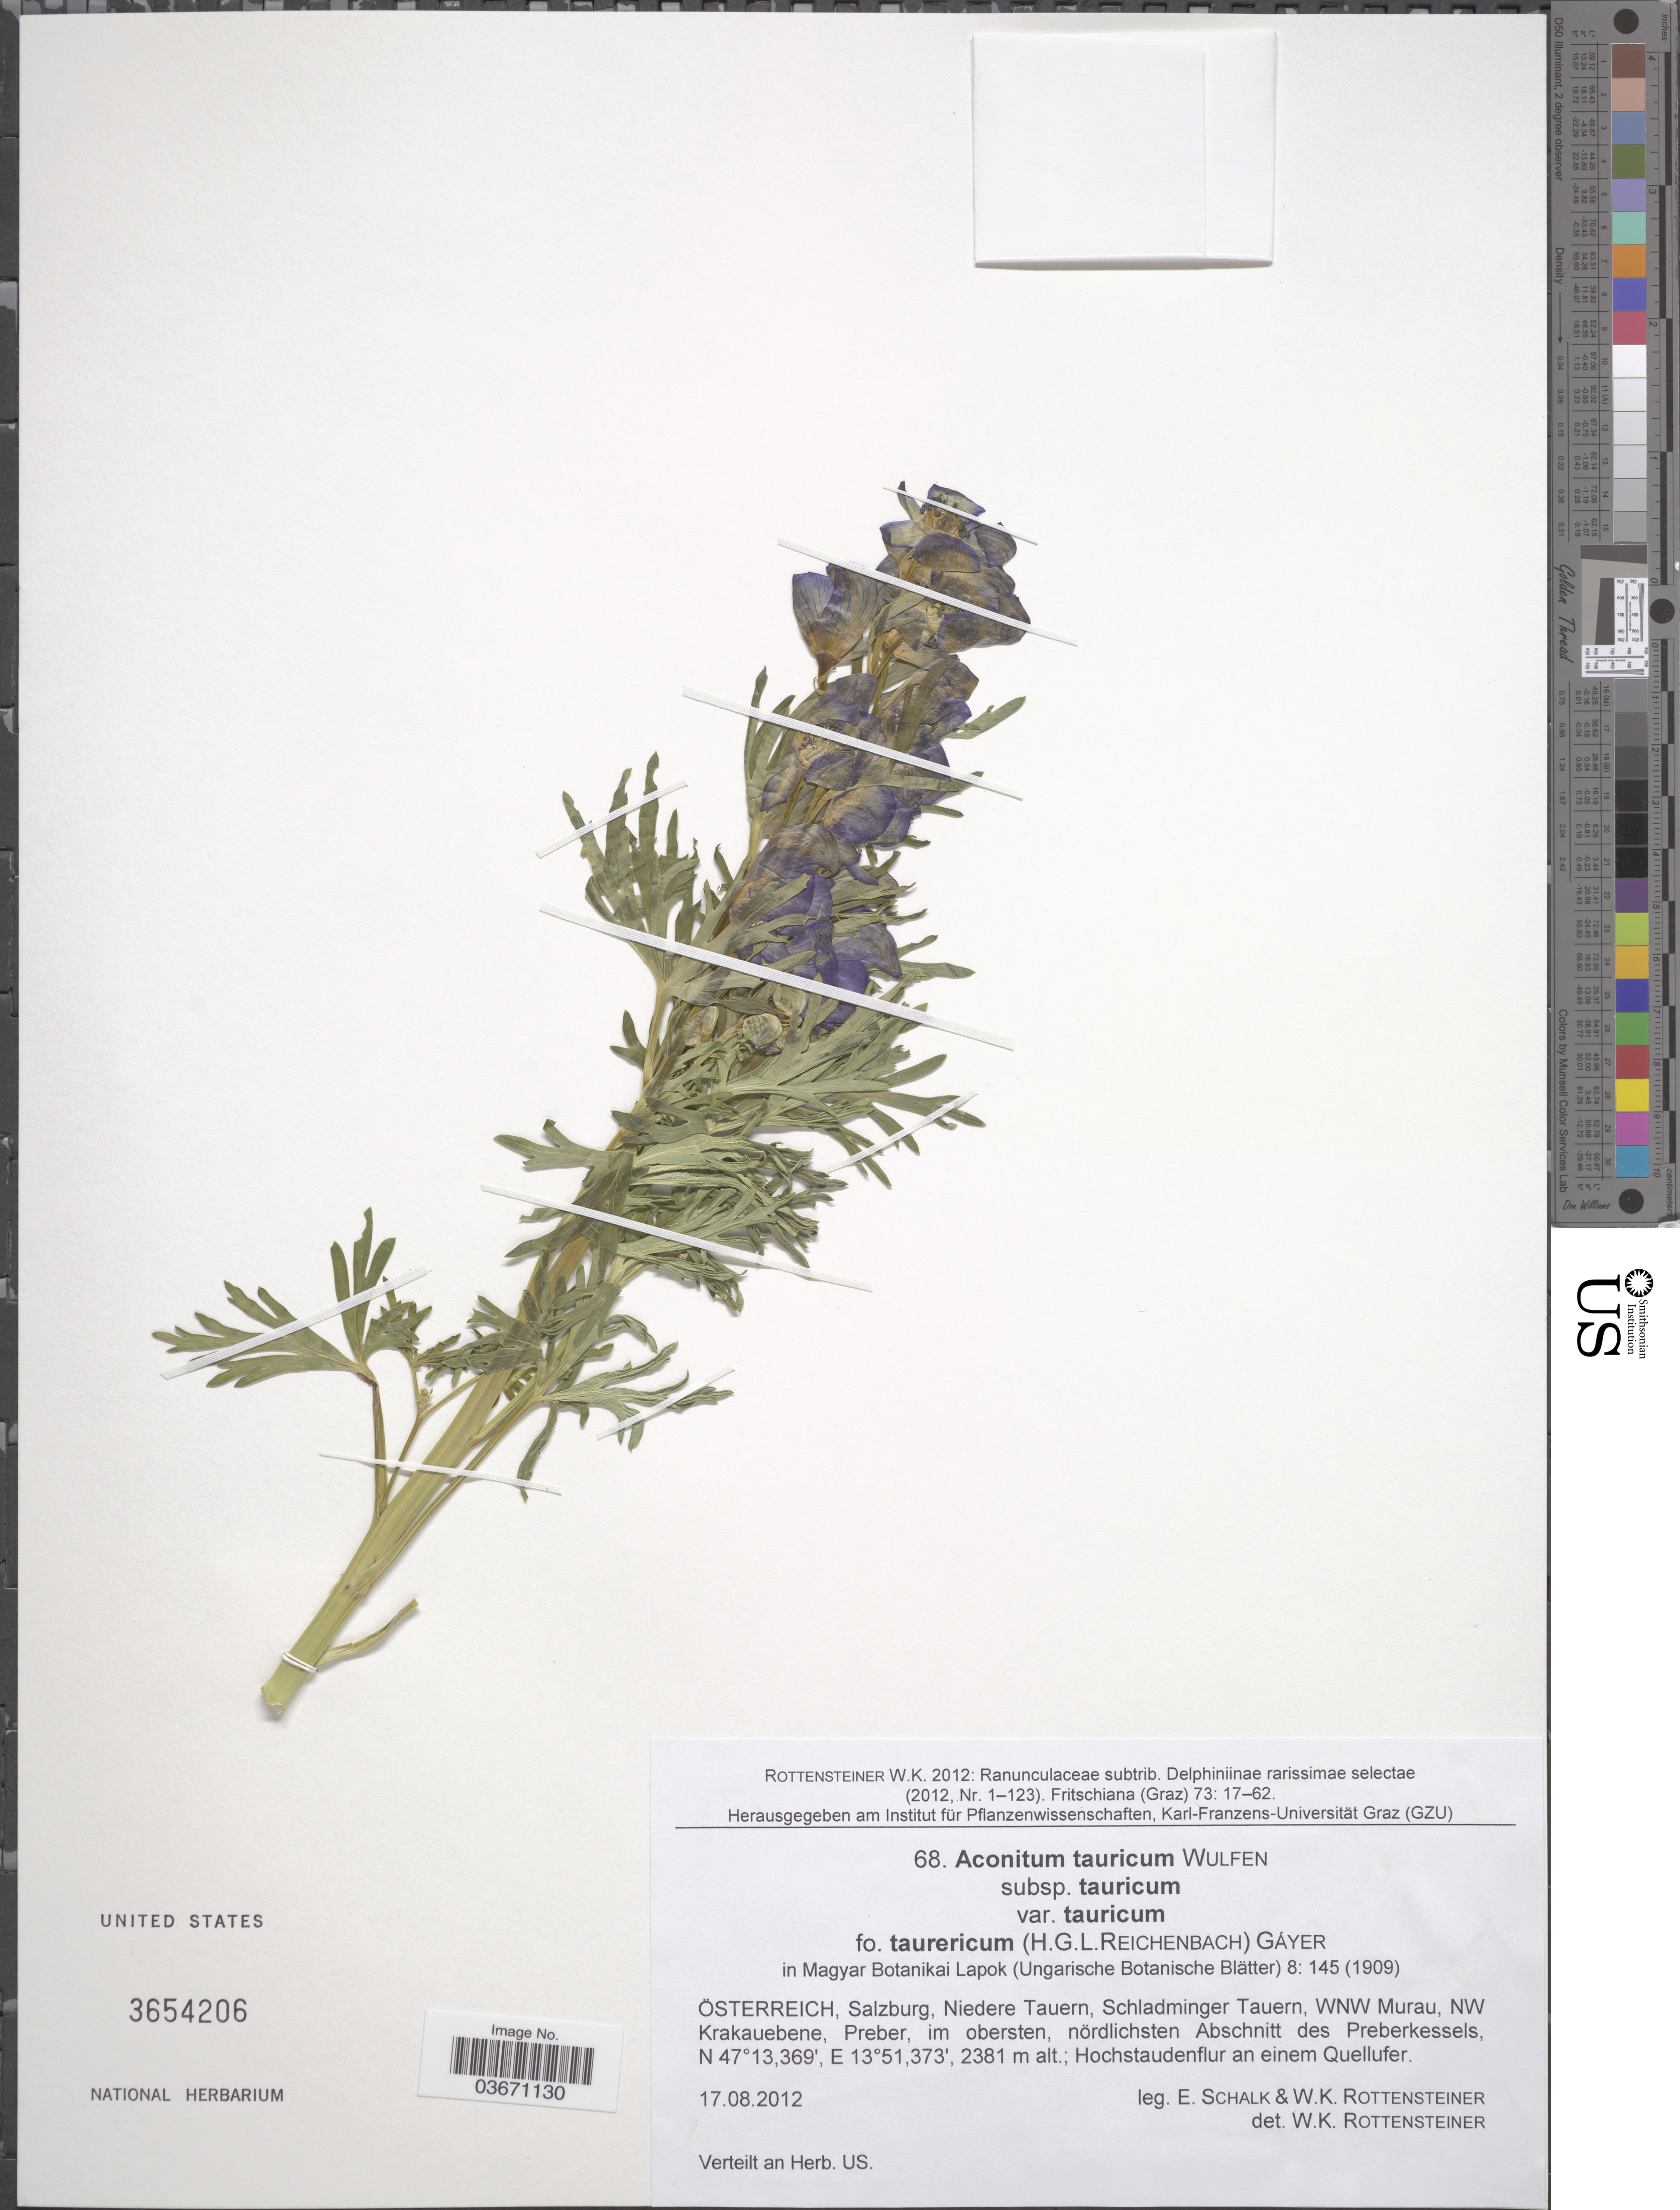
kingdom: Plantae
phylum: Tracheophyta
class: Magnoliopsida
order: Ranunculales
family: Ranunculaceae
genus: Aconitum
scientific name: Aconitum tauricum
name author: Wulfen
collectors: E. Schalk & W. Rottensteiner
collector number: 68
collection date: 2012-08-17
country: Austria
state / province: Salzburg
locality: Österreich, Salzburg, Niedere Tauern, Schladminger Tauern, WNW Murau, NW Krakauebene, Preber, im obersten, nördichsten Abschnitt des Preberkessels.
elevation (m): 2381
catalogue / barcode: US 3654206